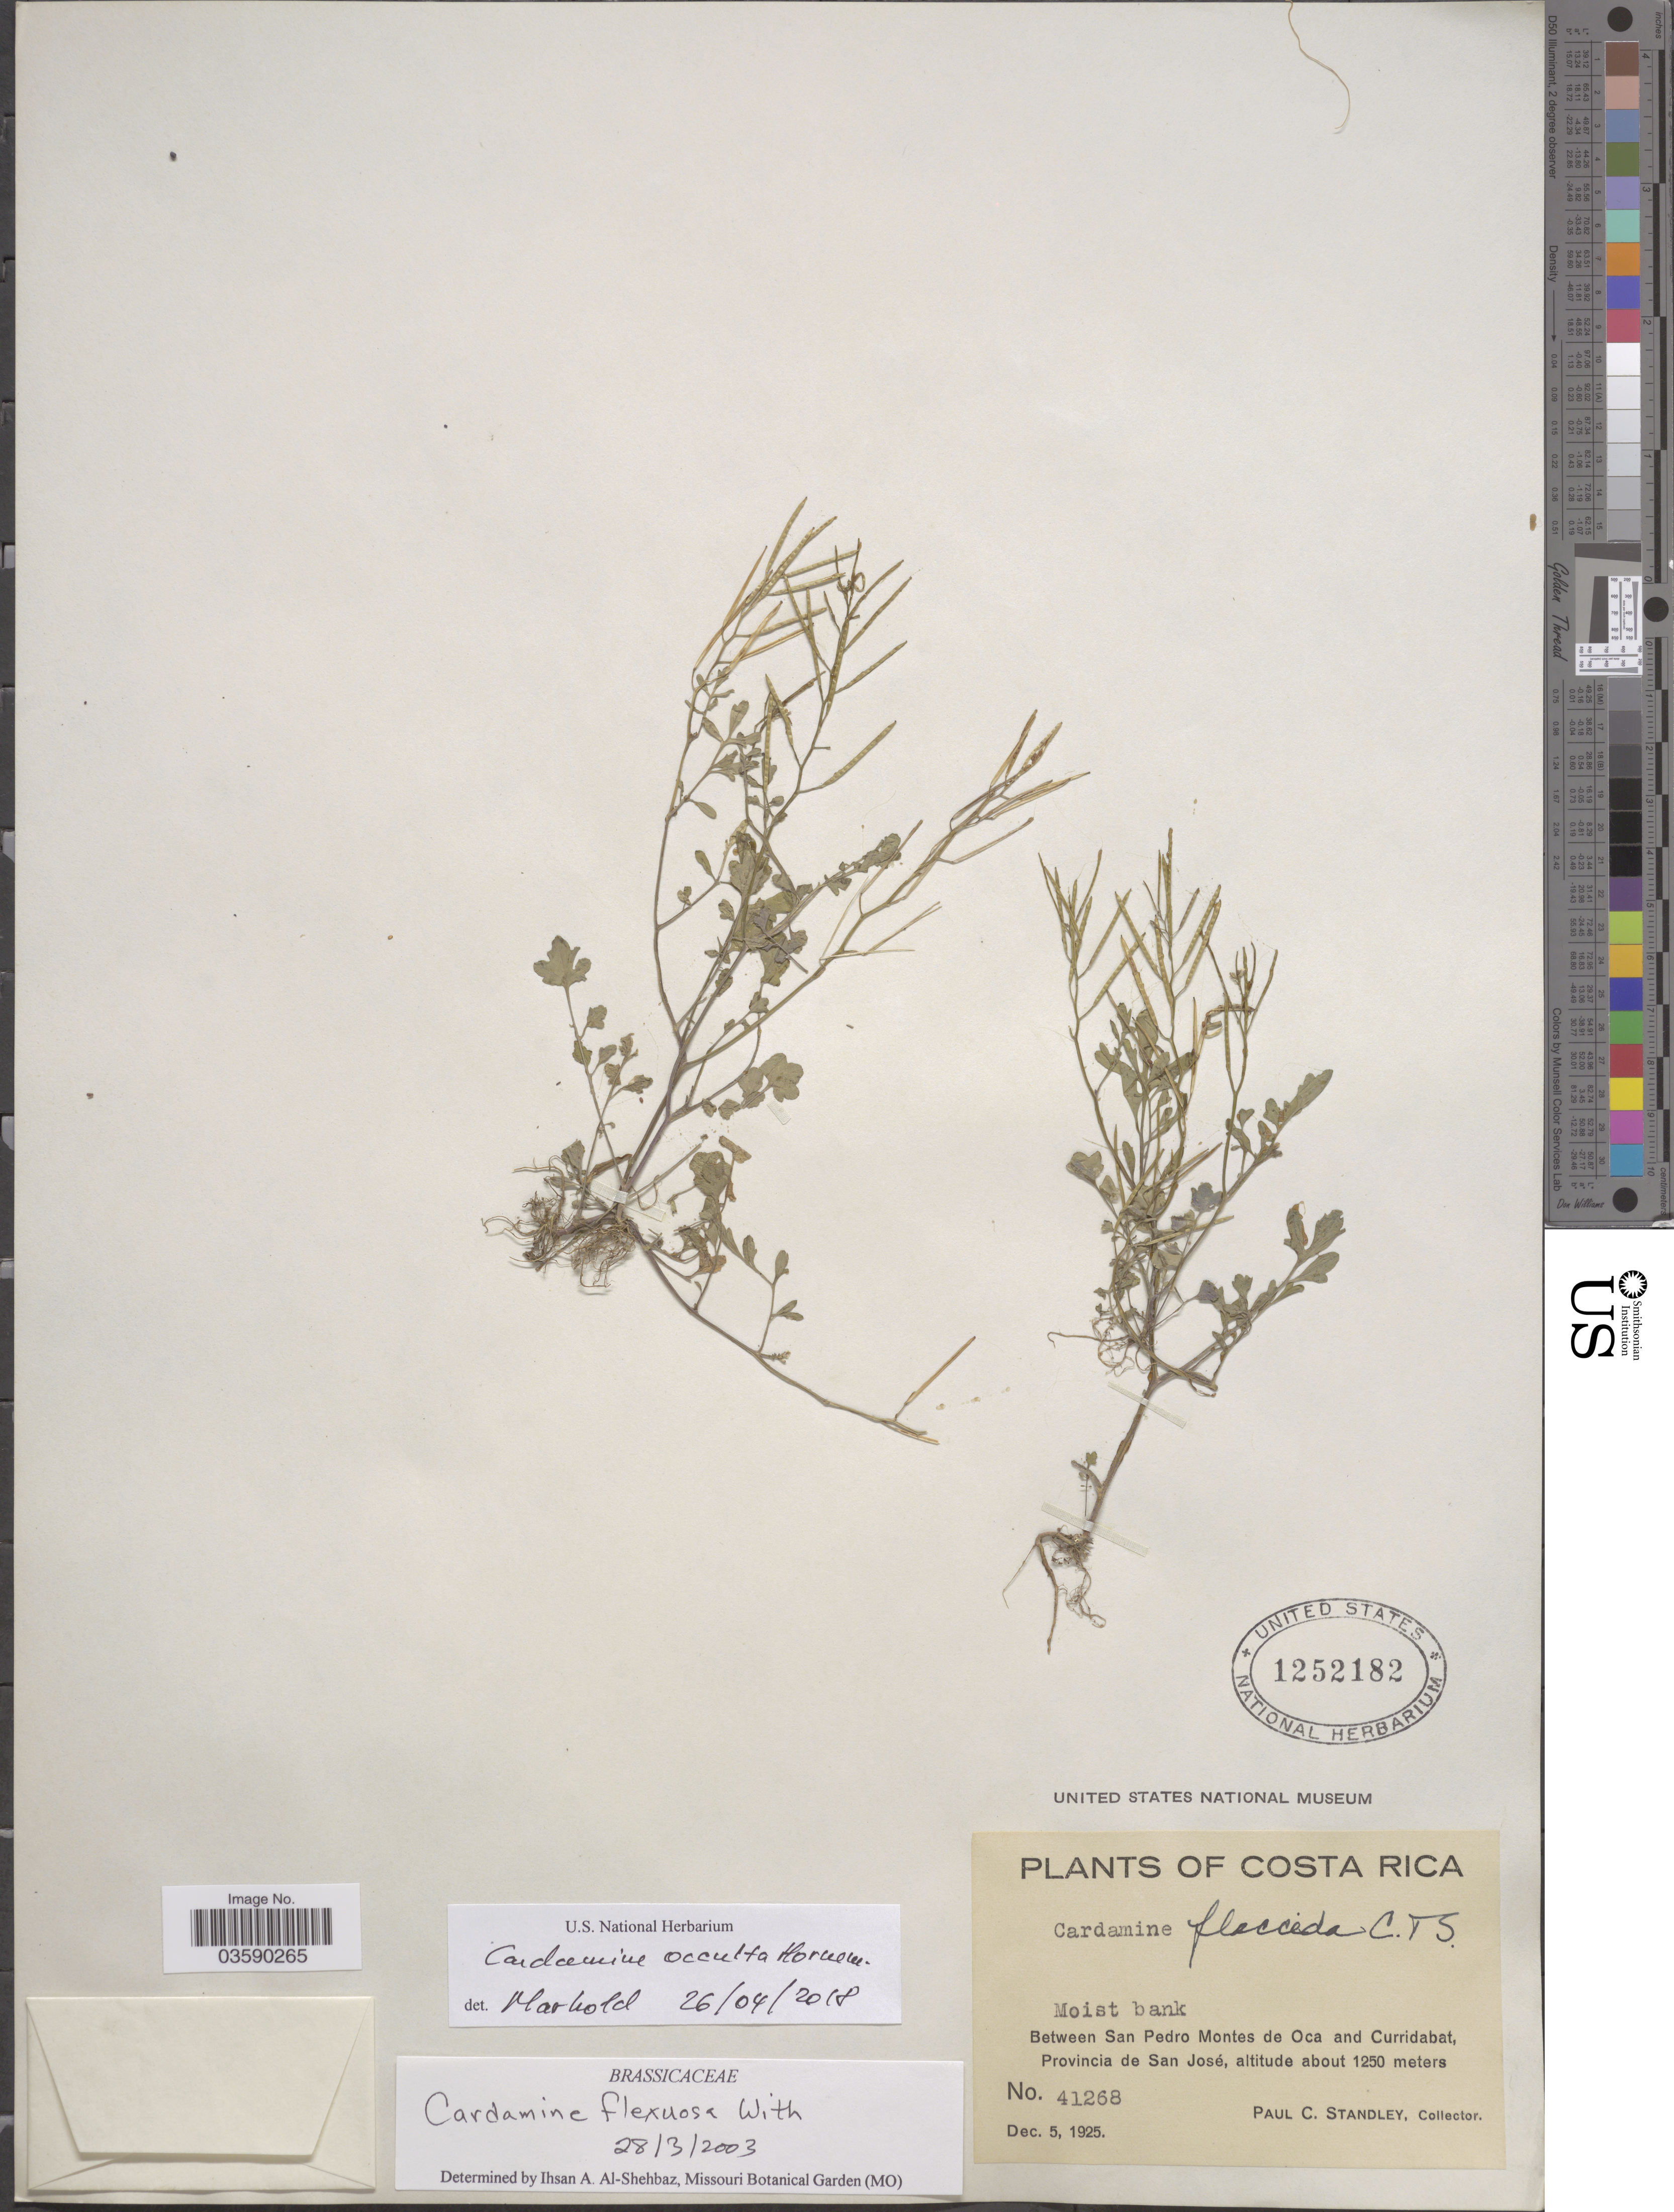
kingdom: Plantae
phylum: Tracheophyta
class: Magnoliopsida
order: Brassicales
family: Brassicaceae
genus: Cardamine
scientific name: Cardamine occulta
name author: Hornem.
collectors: P. C. Standley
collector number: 41268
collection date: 1925-12-05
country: Costa Rica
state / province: San José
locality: Moist bank. Between San Pedro Montes de Oca and Curridabat, Provincia de San José.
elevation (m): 1250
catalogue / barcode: US 1252182